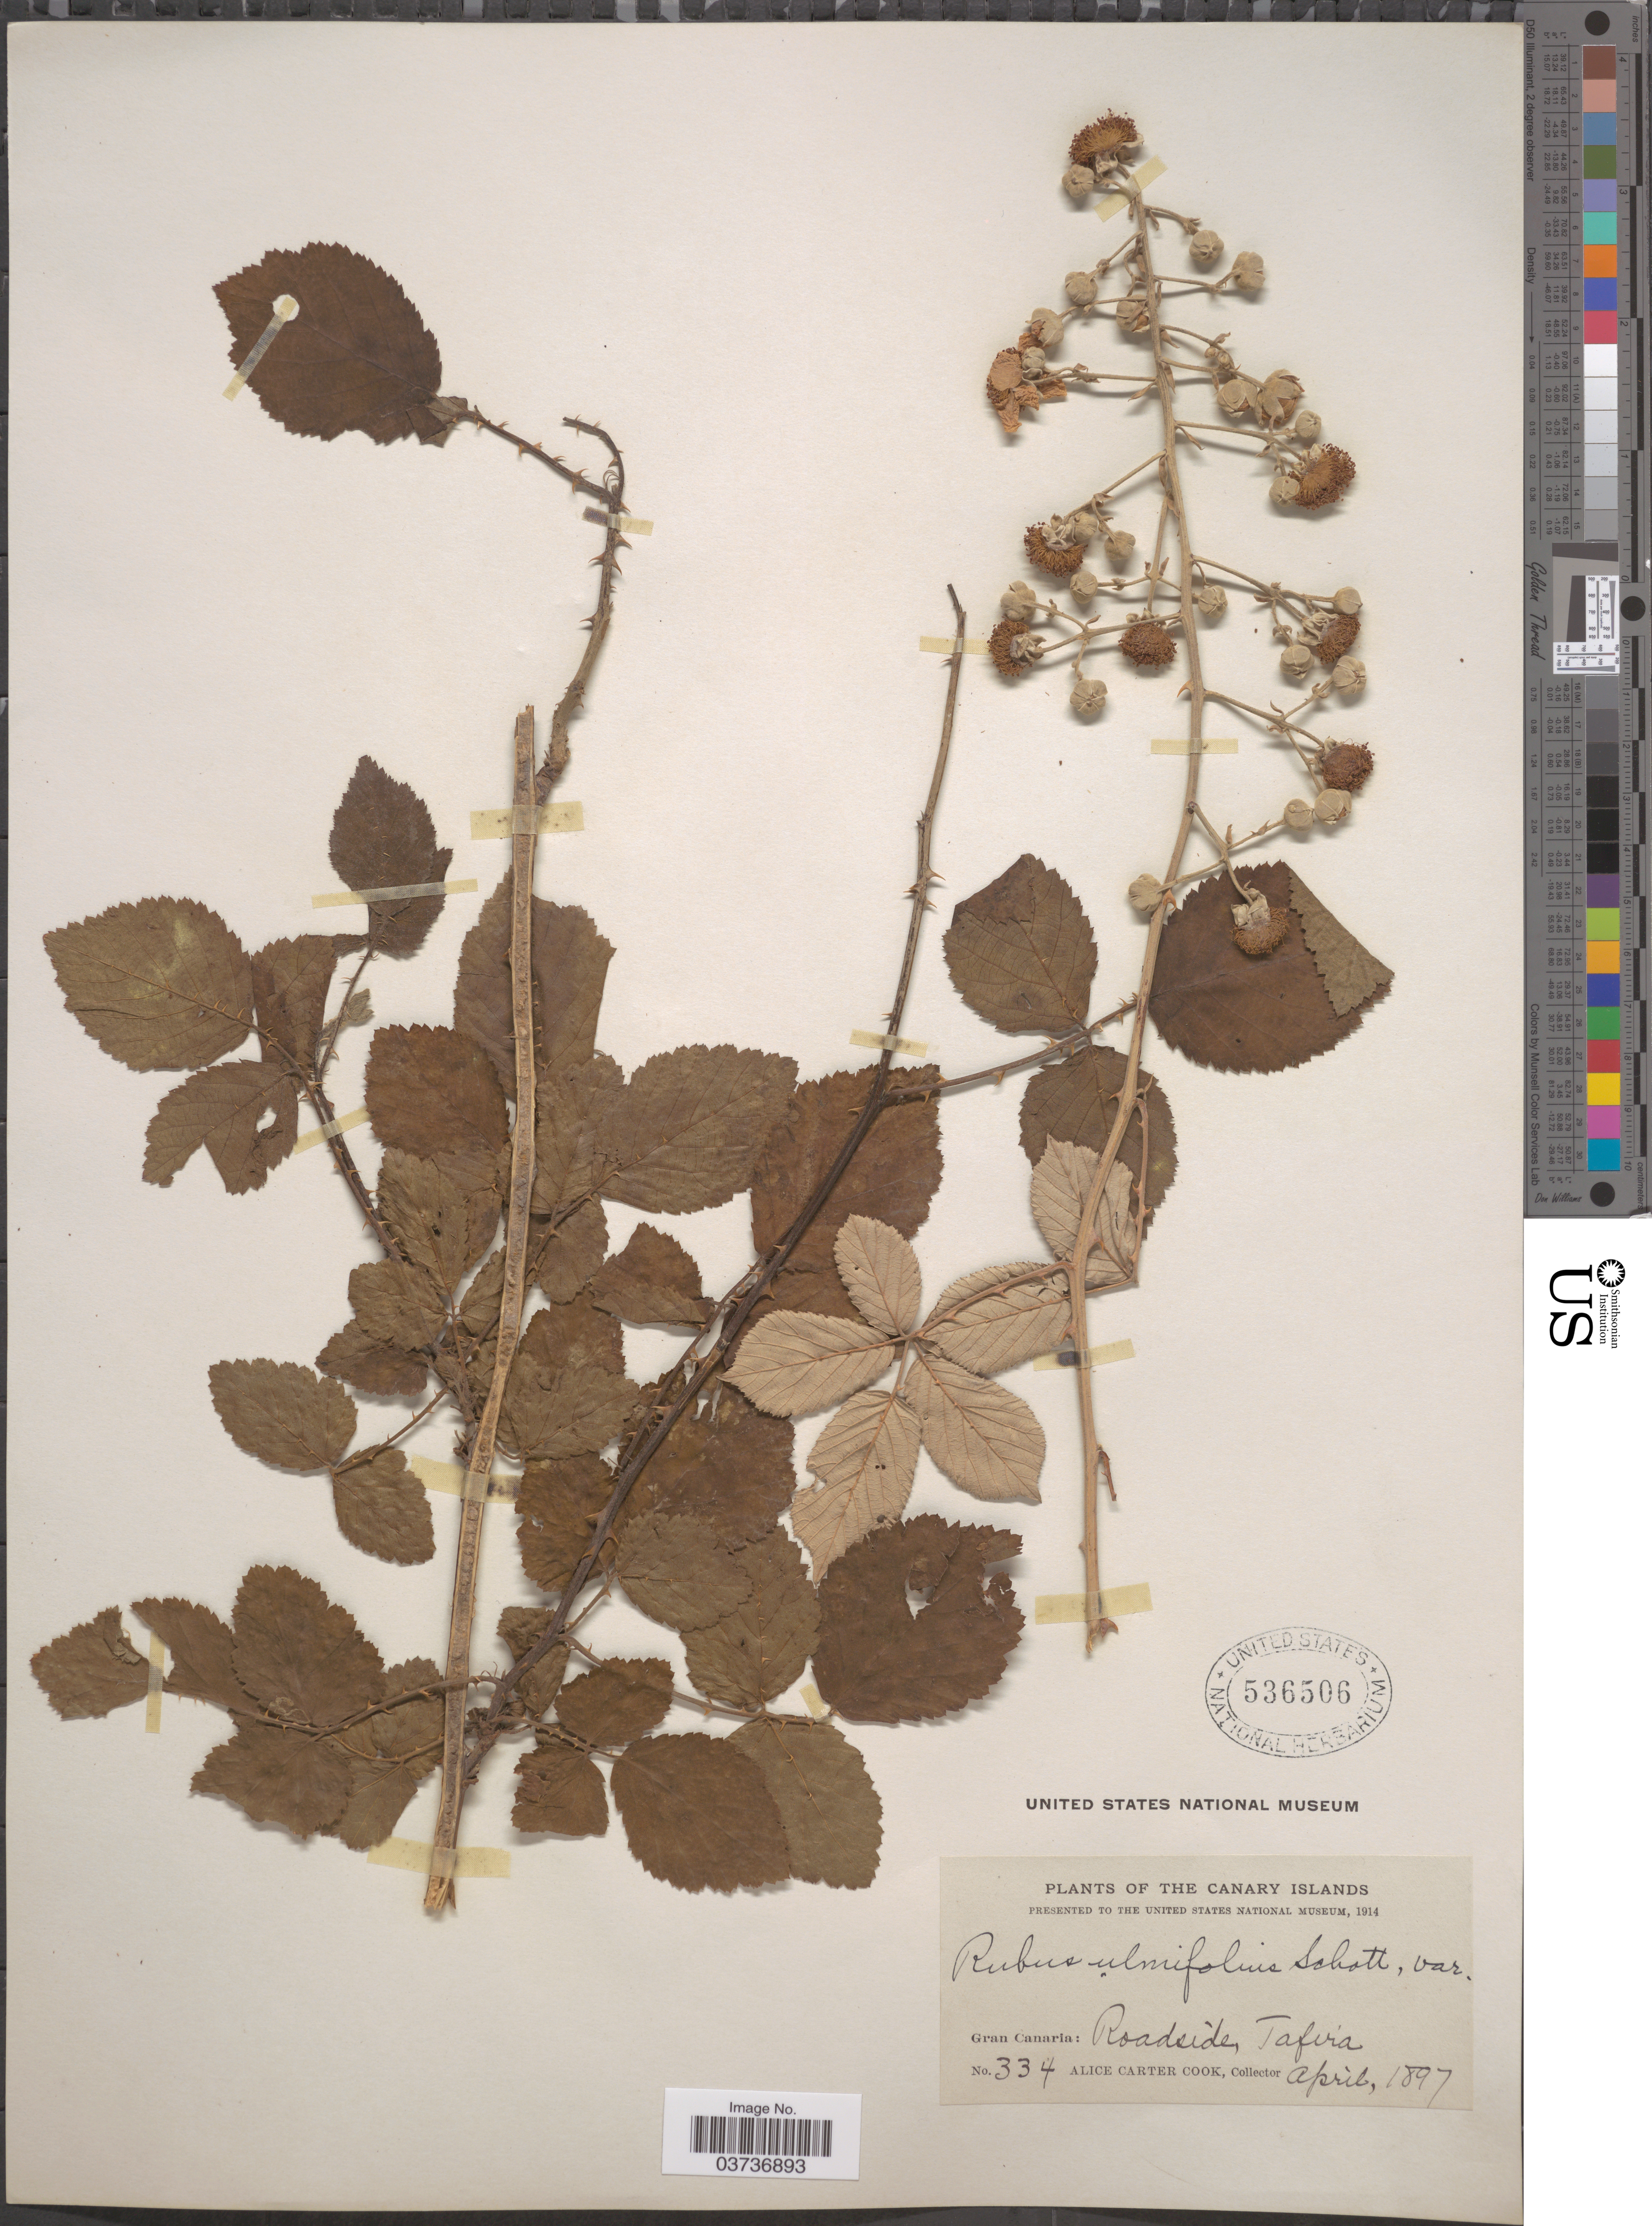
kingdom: Plantae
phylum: Tracheophyta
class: Magnoliopsida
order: Rosales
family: Rosaceae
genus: Rubus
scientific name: Rubus ulmifolius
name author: Schott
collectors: Alice C. Cook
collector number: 334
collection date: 1897-04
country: Spain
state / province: Canarias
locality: The Canary Islands. Gran Canaria: Roadside, Tafira.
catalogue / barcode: US 536506